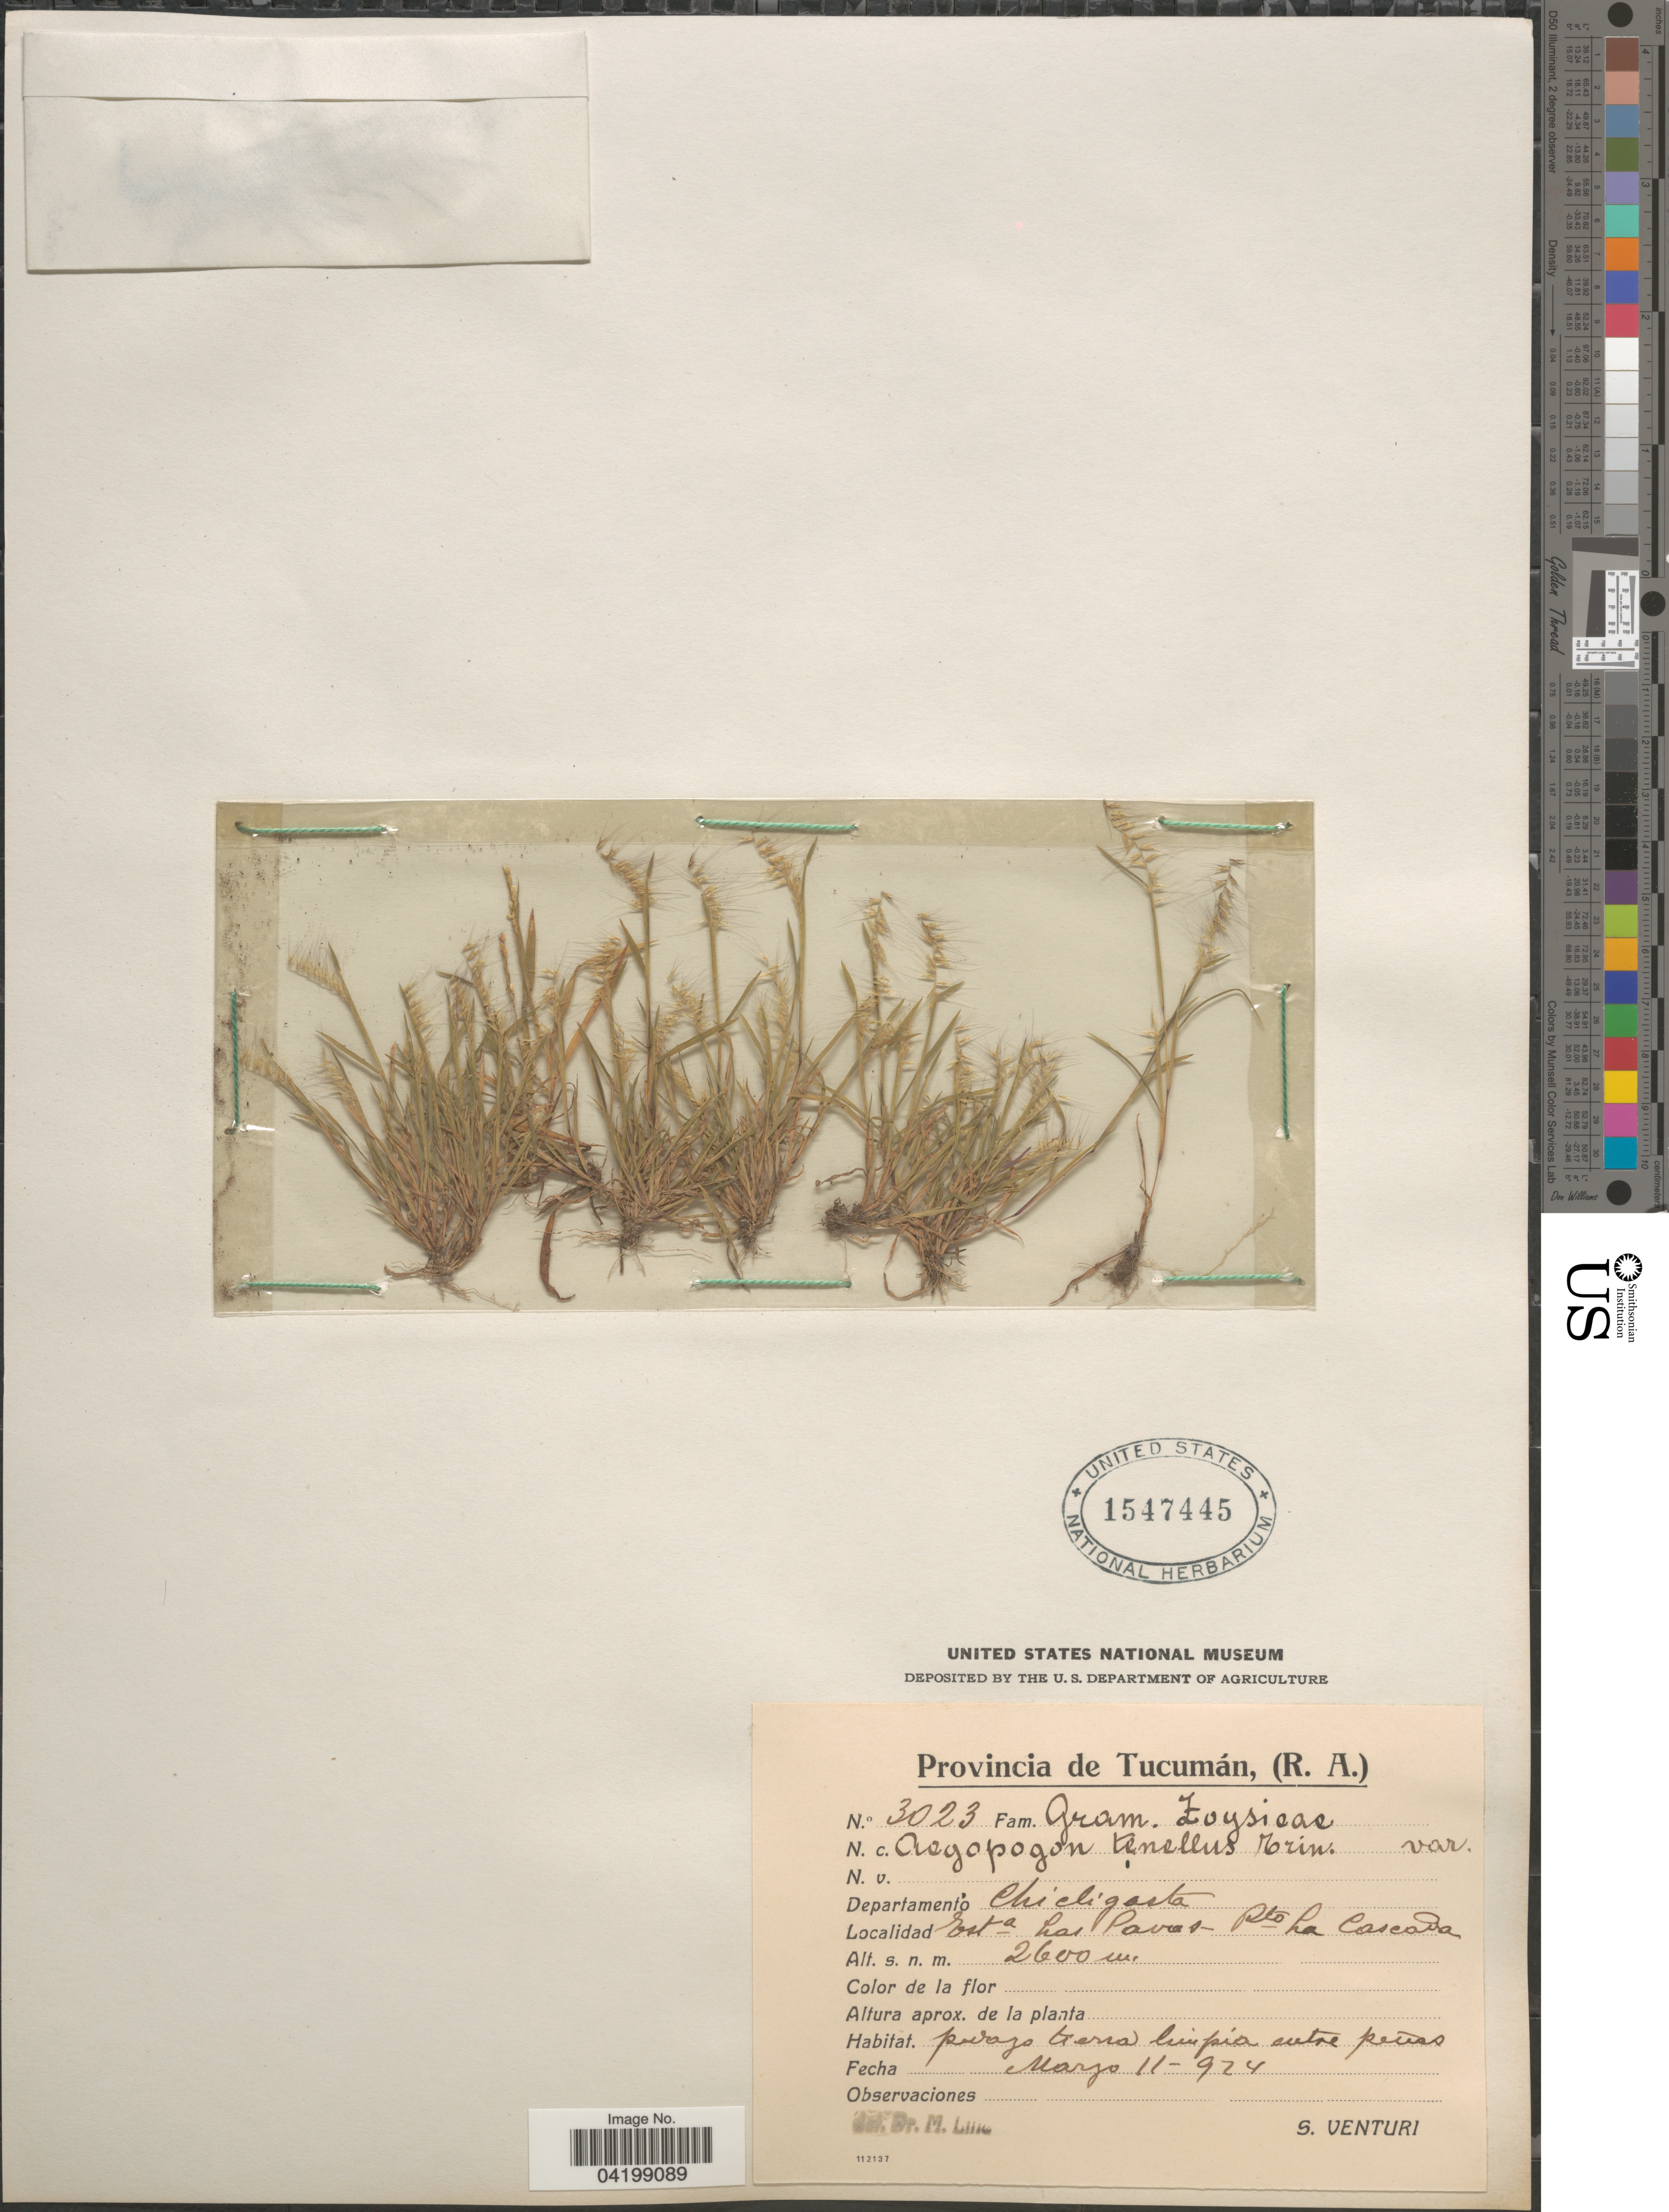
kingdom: Plantae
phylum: Tracheophyta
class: Liliopsida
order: Poales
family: Poaceae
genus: Muhlenbergia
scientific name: Muhlenbergia bryophilus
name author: (Döll) P.M. Peterson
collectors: S. Venturi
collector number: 3023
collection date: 1924-03-11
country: Argentina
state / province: Tucuman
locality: (R.A.). Departamento Chicligasta. Esta Las Pavas Pto La Cascada.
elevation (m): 2600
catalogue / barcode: US 1547445